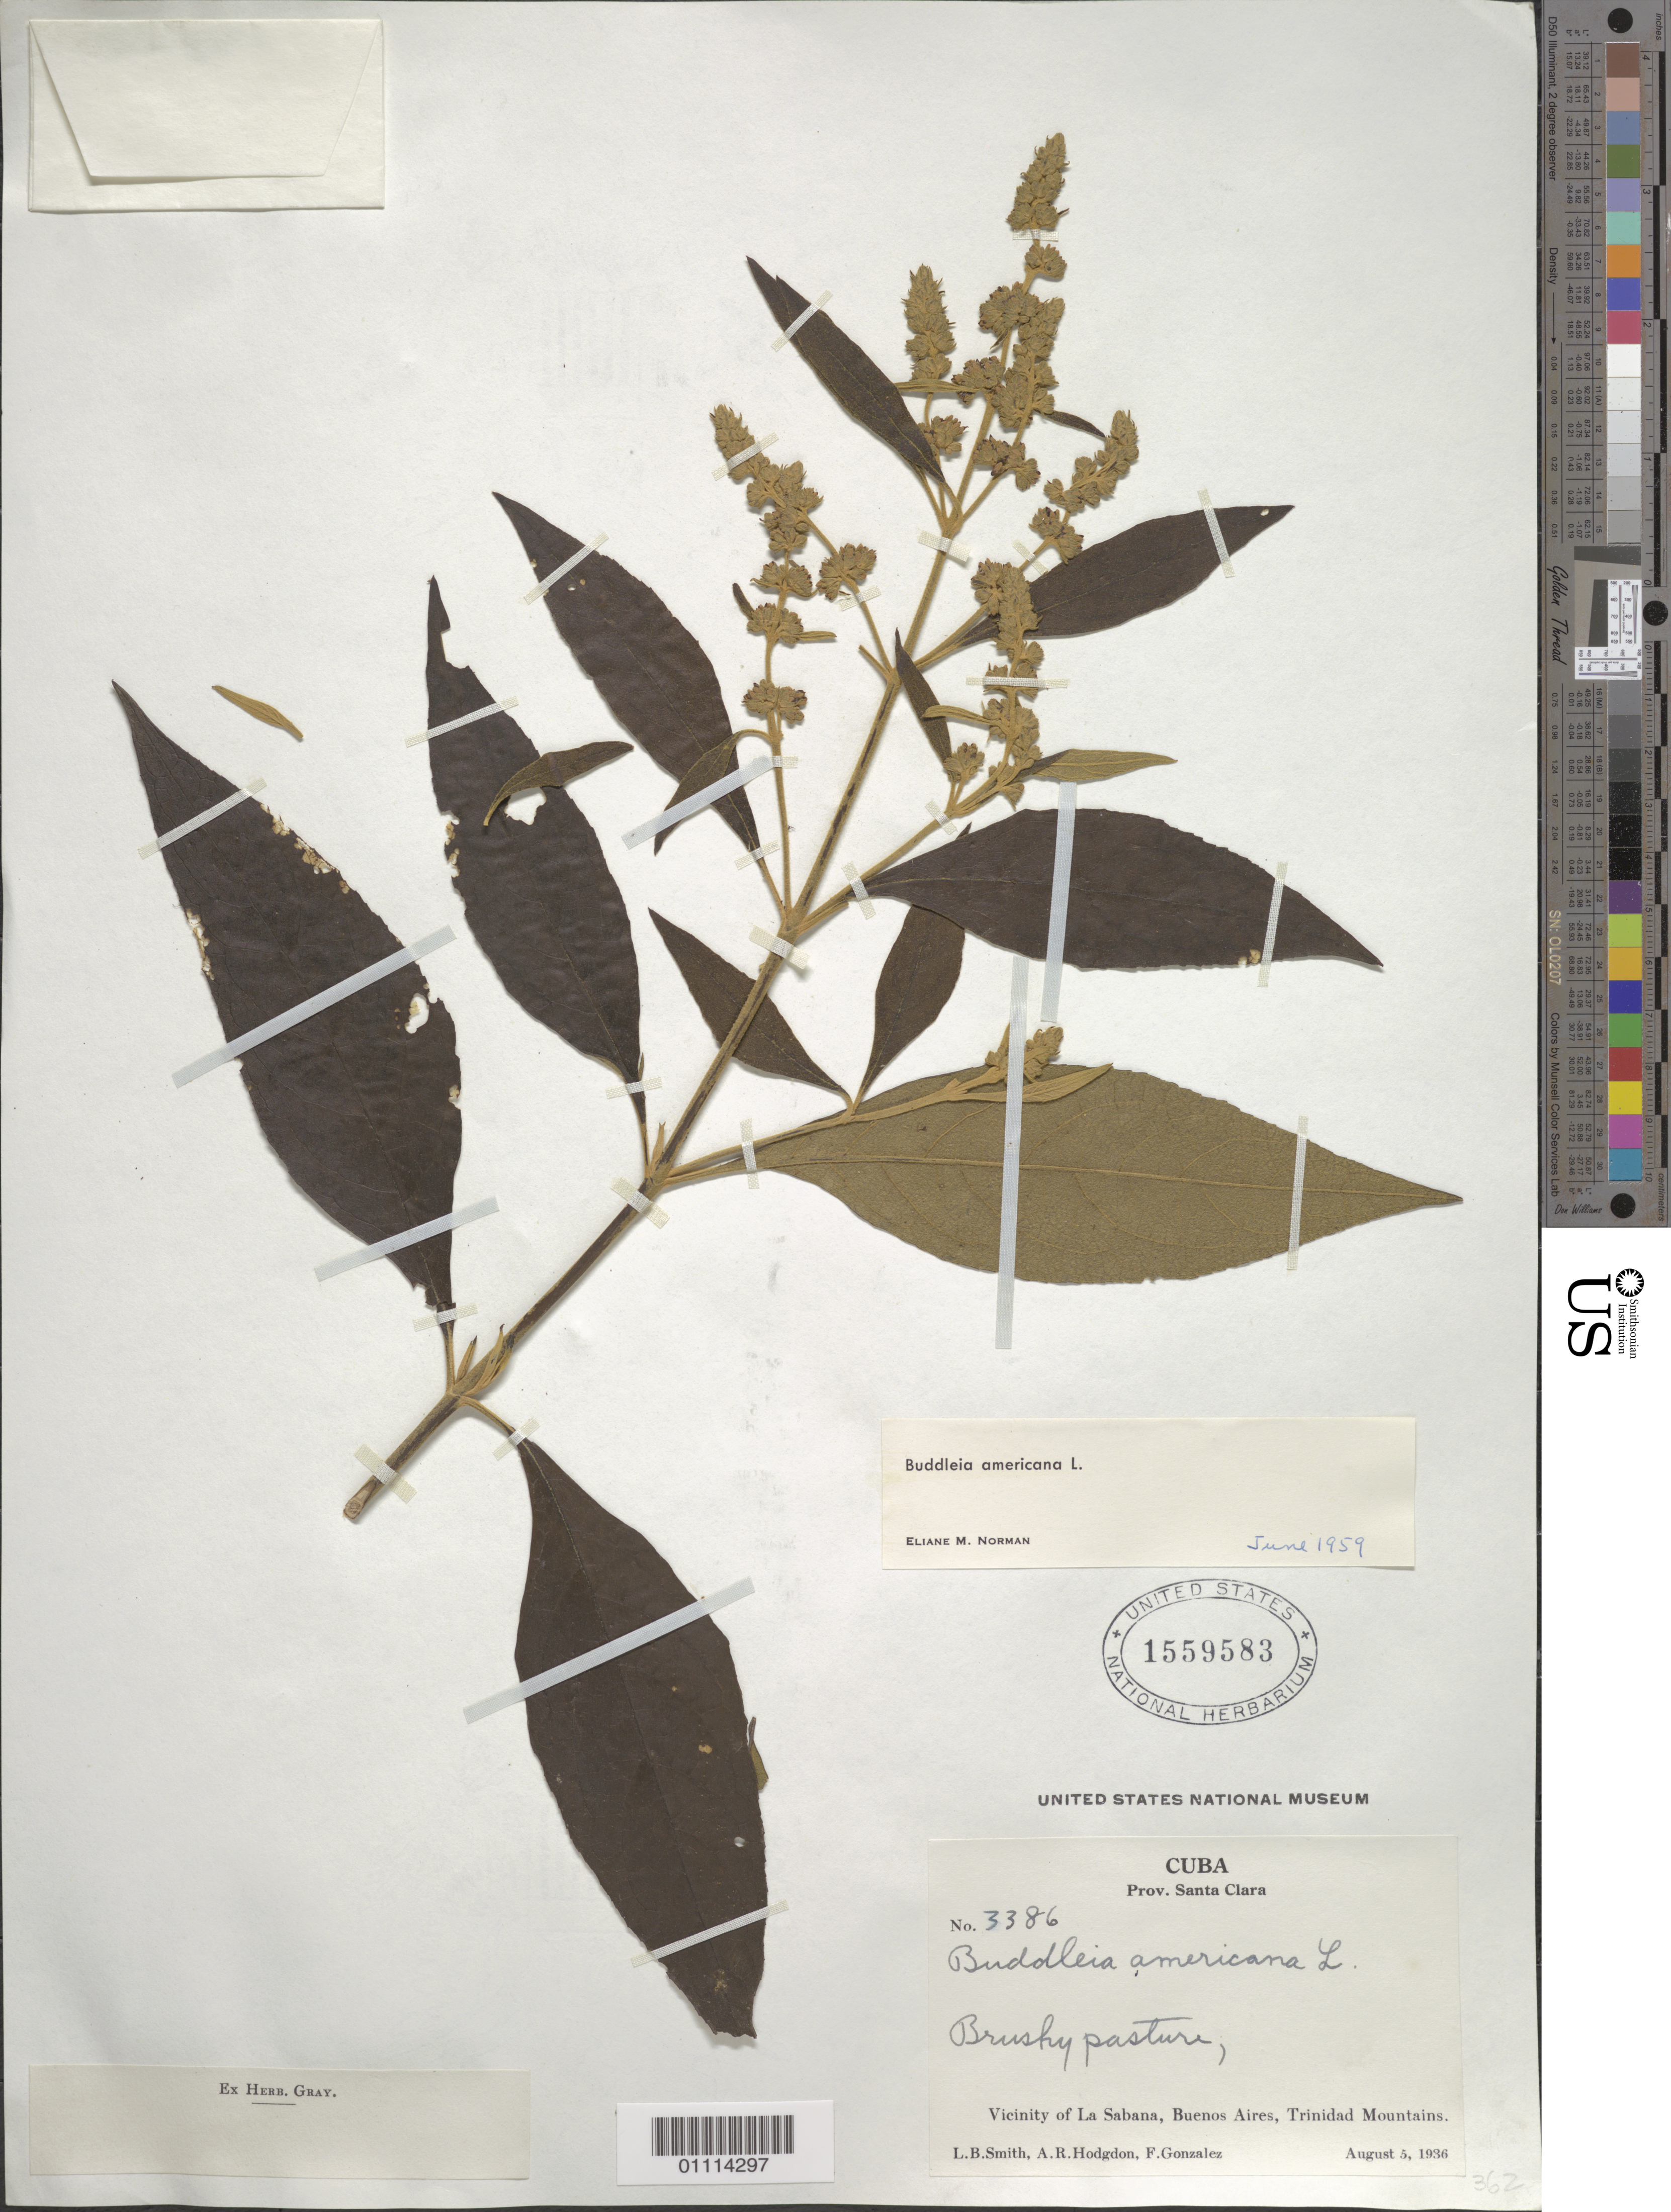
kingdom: Plantae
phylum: Tracheophyta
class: Magnoliopsida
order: Lamiales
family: Scrophulariaceae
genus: Buddleja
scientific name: Buddleja americana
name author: L.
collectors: L. Smith, A. R. Hodgdon & F. Gonzalez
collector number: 3386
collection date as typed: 05 Aug 1936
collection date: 1936-08-05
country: Cuba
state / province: Matanzas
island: Cuba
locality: Vicinity of La Sabana, Buenos Aires, Trinidad Mountains Brushy pasture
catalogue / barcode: US 1559583